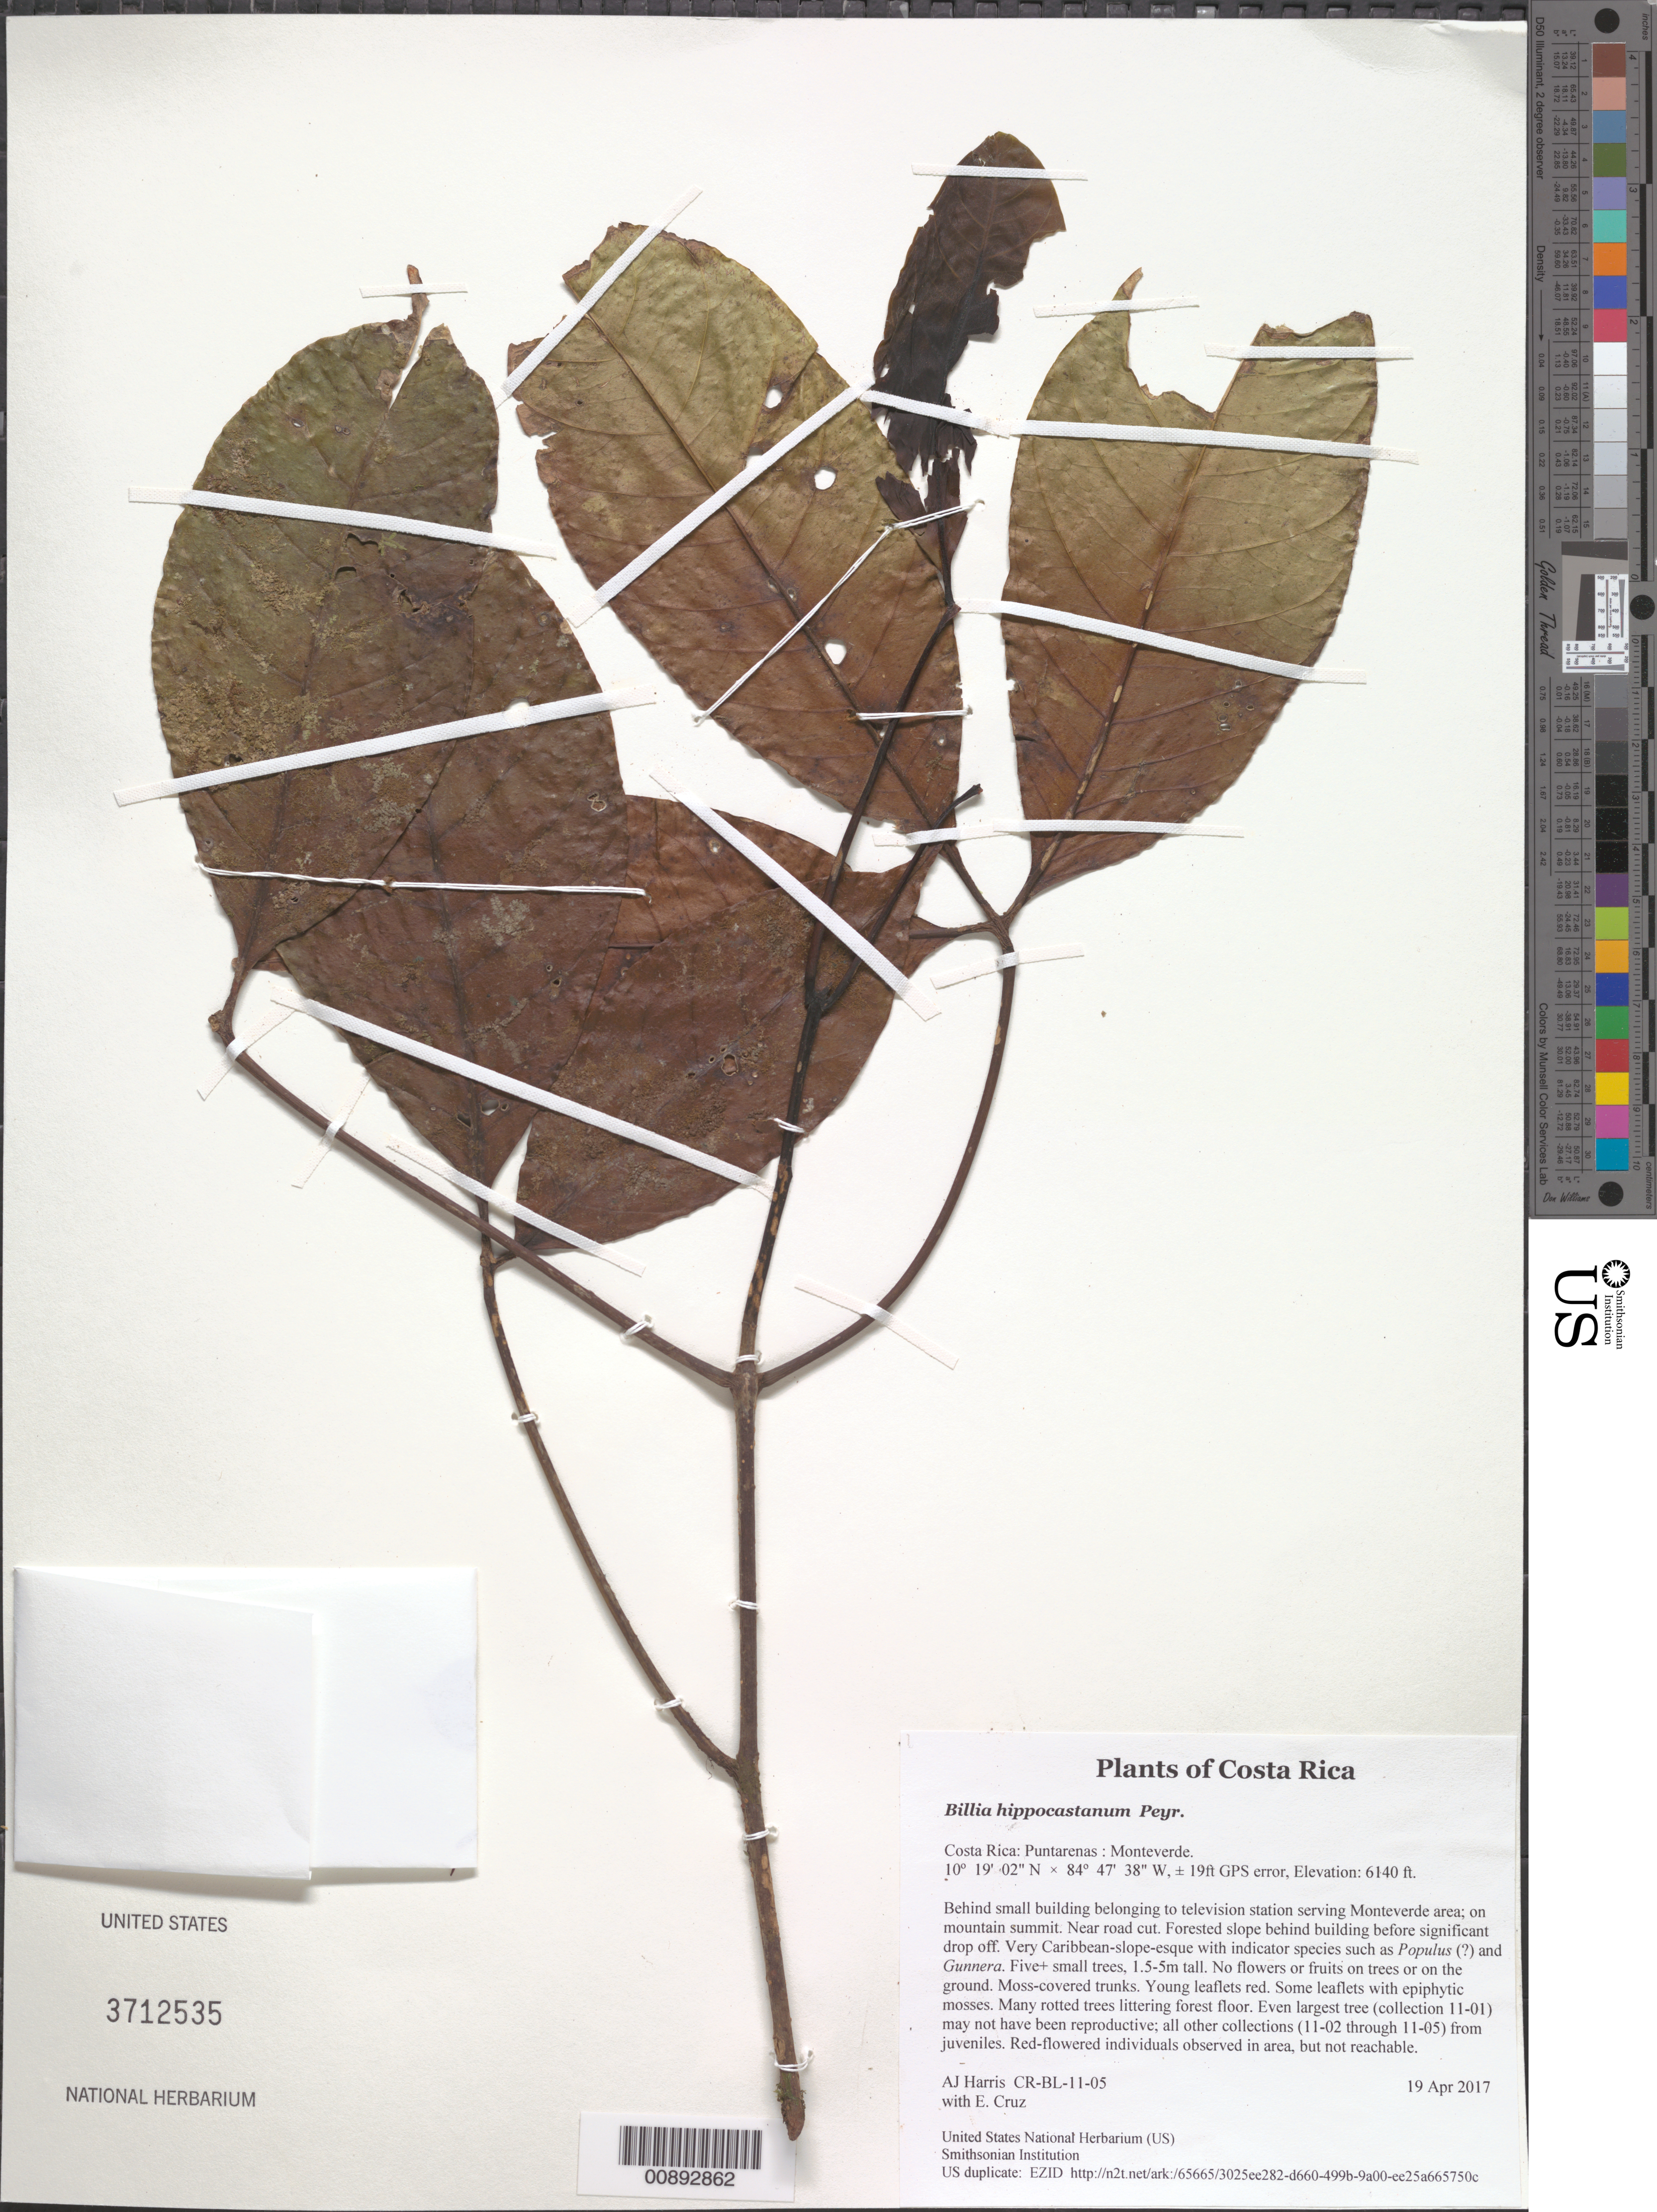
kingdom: Plantae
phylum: Tracheophyta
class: Magnoliopsida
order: Sapindales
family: Sapindaceae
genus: Billia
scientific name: Billia hippocastanum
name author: Peyr.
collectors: A. J. Harris & E. Cruz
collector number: CR-BL-11-05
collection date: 2017-04-18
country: Costa Rica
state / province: Puntarenas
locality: Monteverde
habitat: Forested slope behind building before significant drop off. Very Caribbean-slope-esque with indicator species such as Populus (?) and Gunnera.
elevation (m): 1871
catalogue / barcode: US 3712535